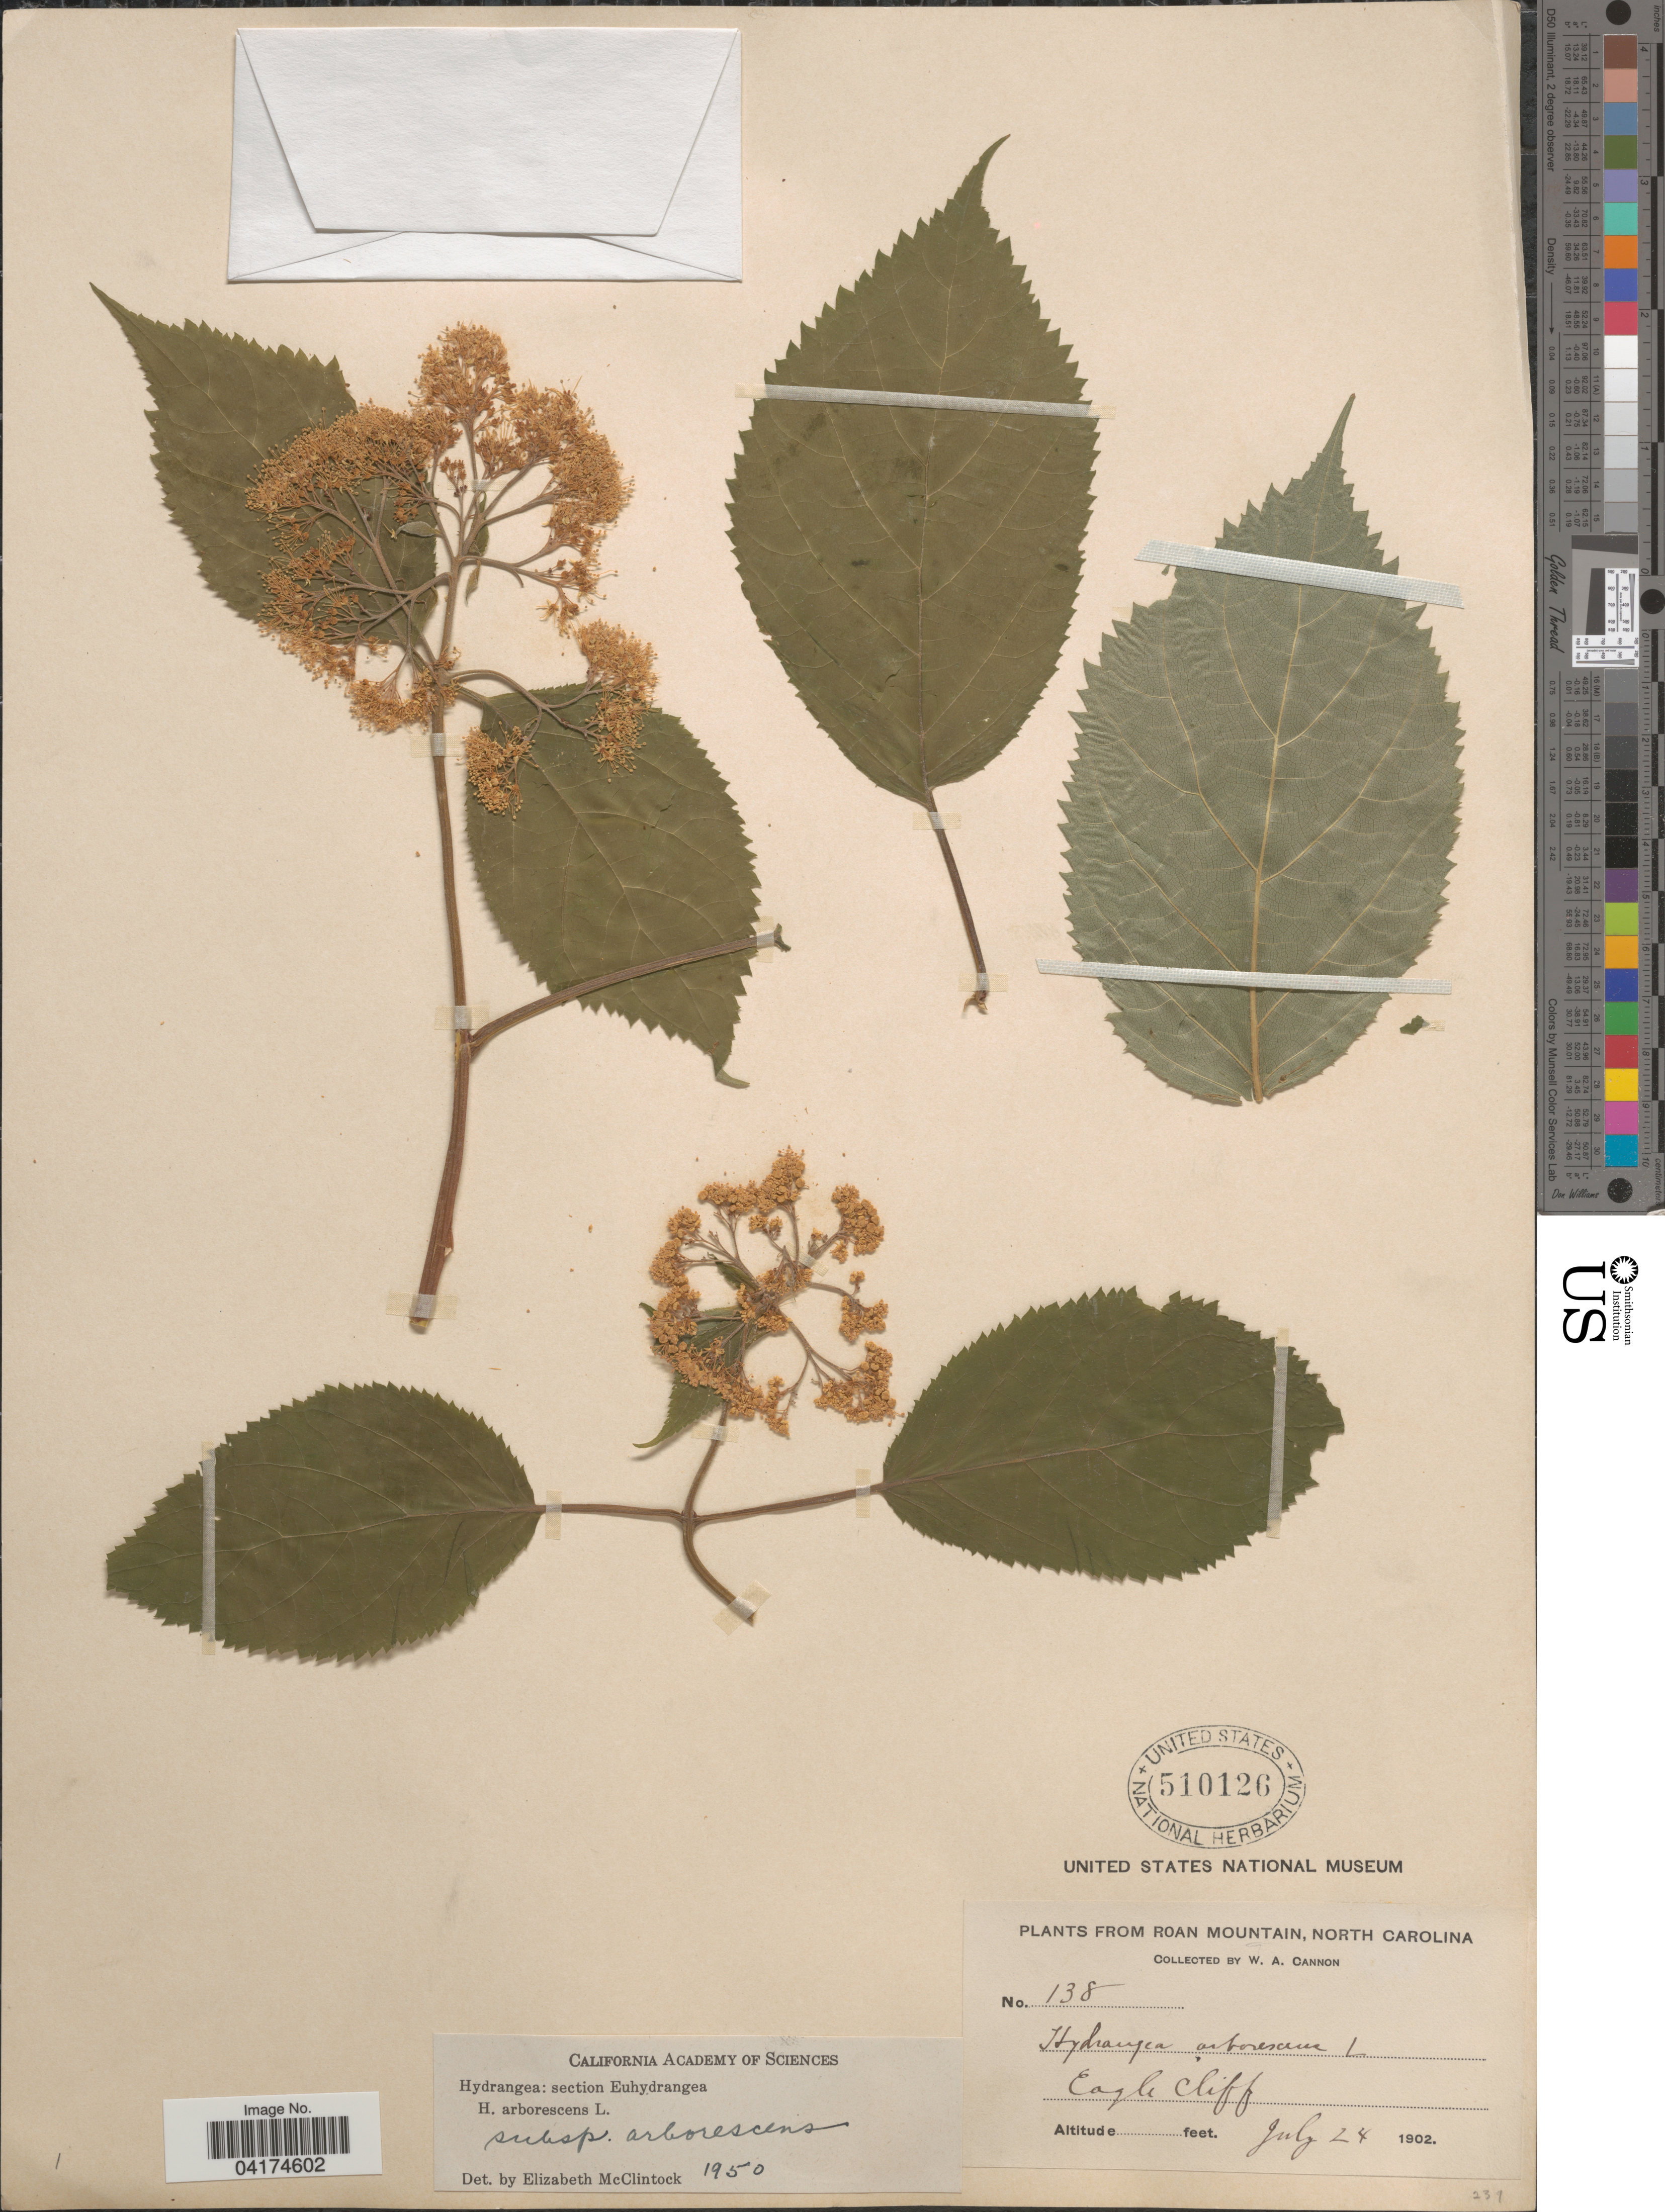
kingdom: Plantae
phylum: Tracheophyta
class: Magnoliopsida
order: Cornales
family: Hydrangeaceae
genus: Hydrangea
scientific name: Hydrangea arborescens subsp. arborescens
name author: L.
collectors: W. Cannon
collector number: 138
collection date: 1902-07-24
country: United States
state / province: North Carolina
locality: Roan Mountain. Eagle Cliff.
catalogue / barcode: US 510126